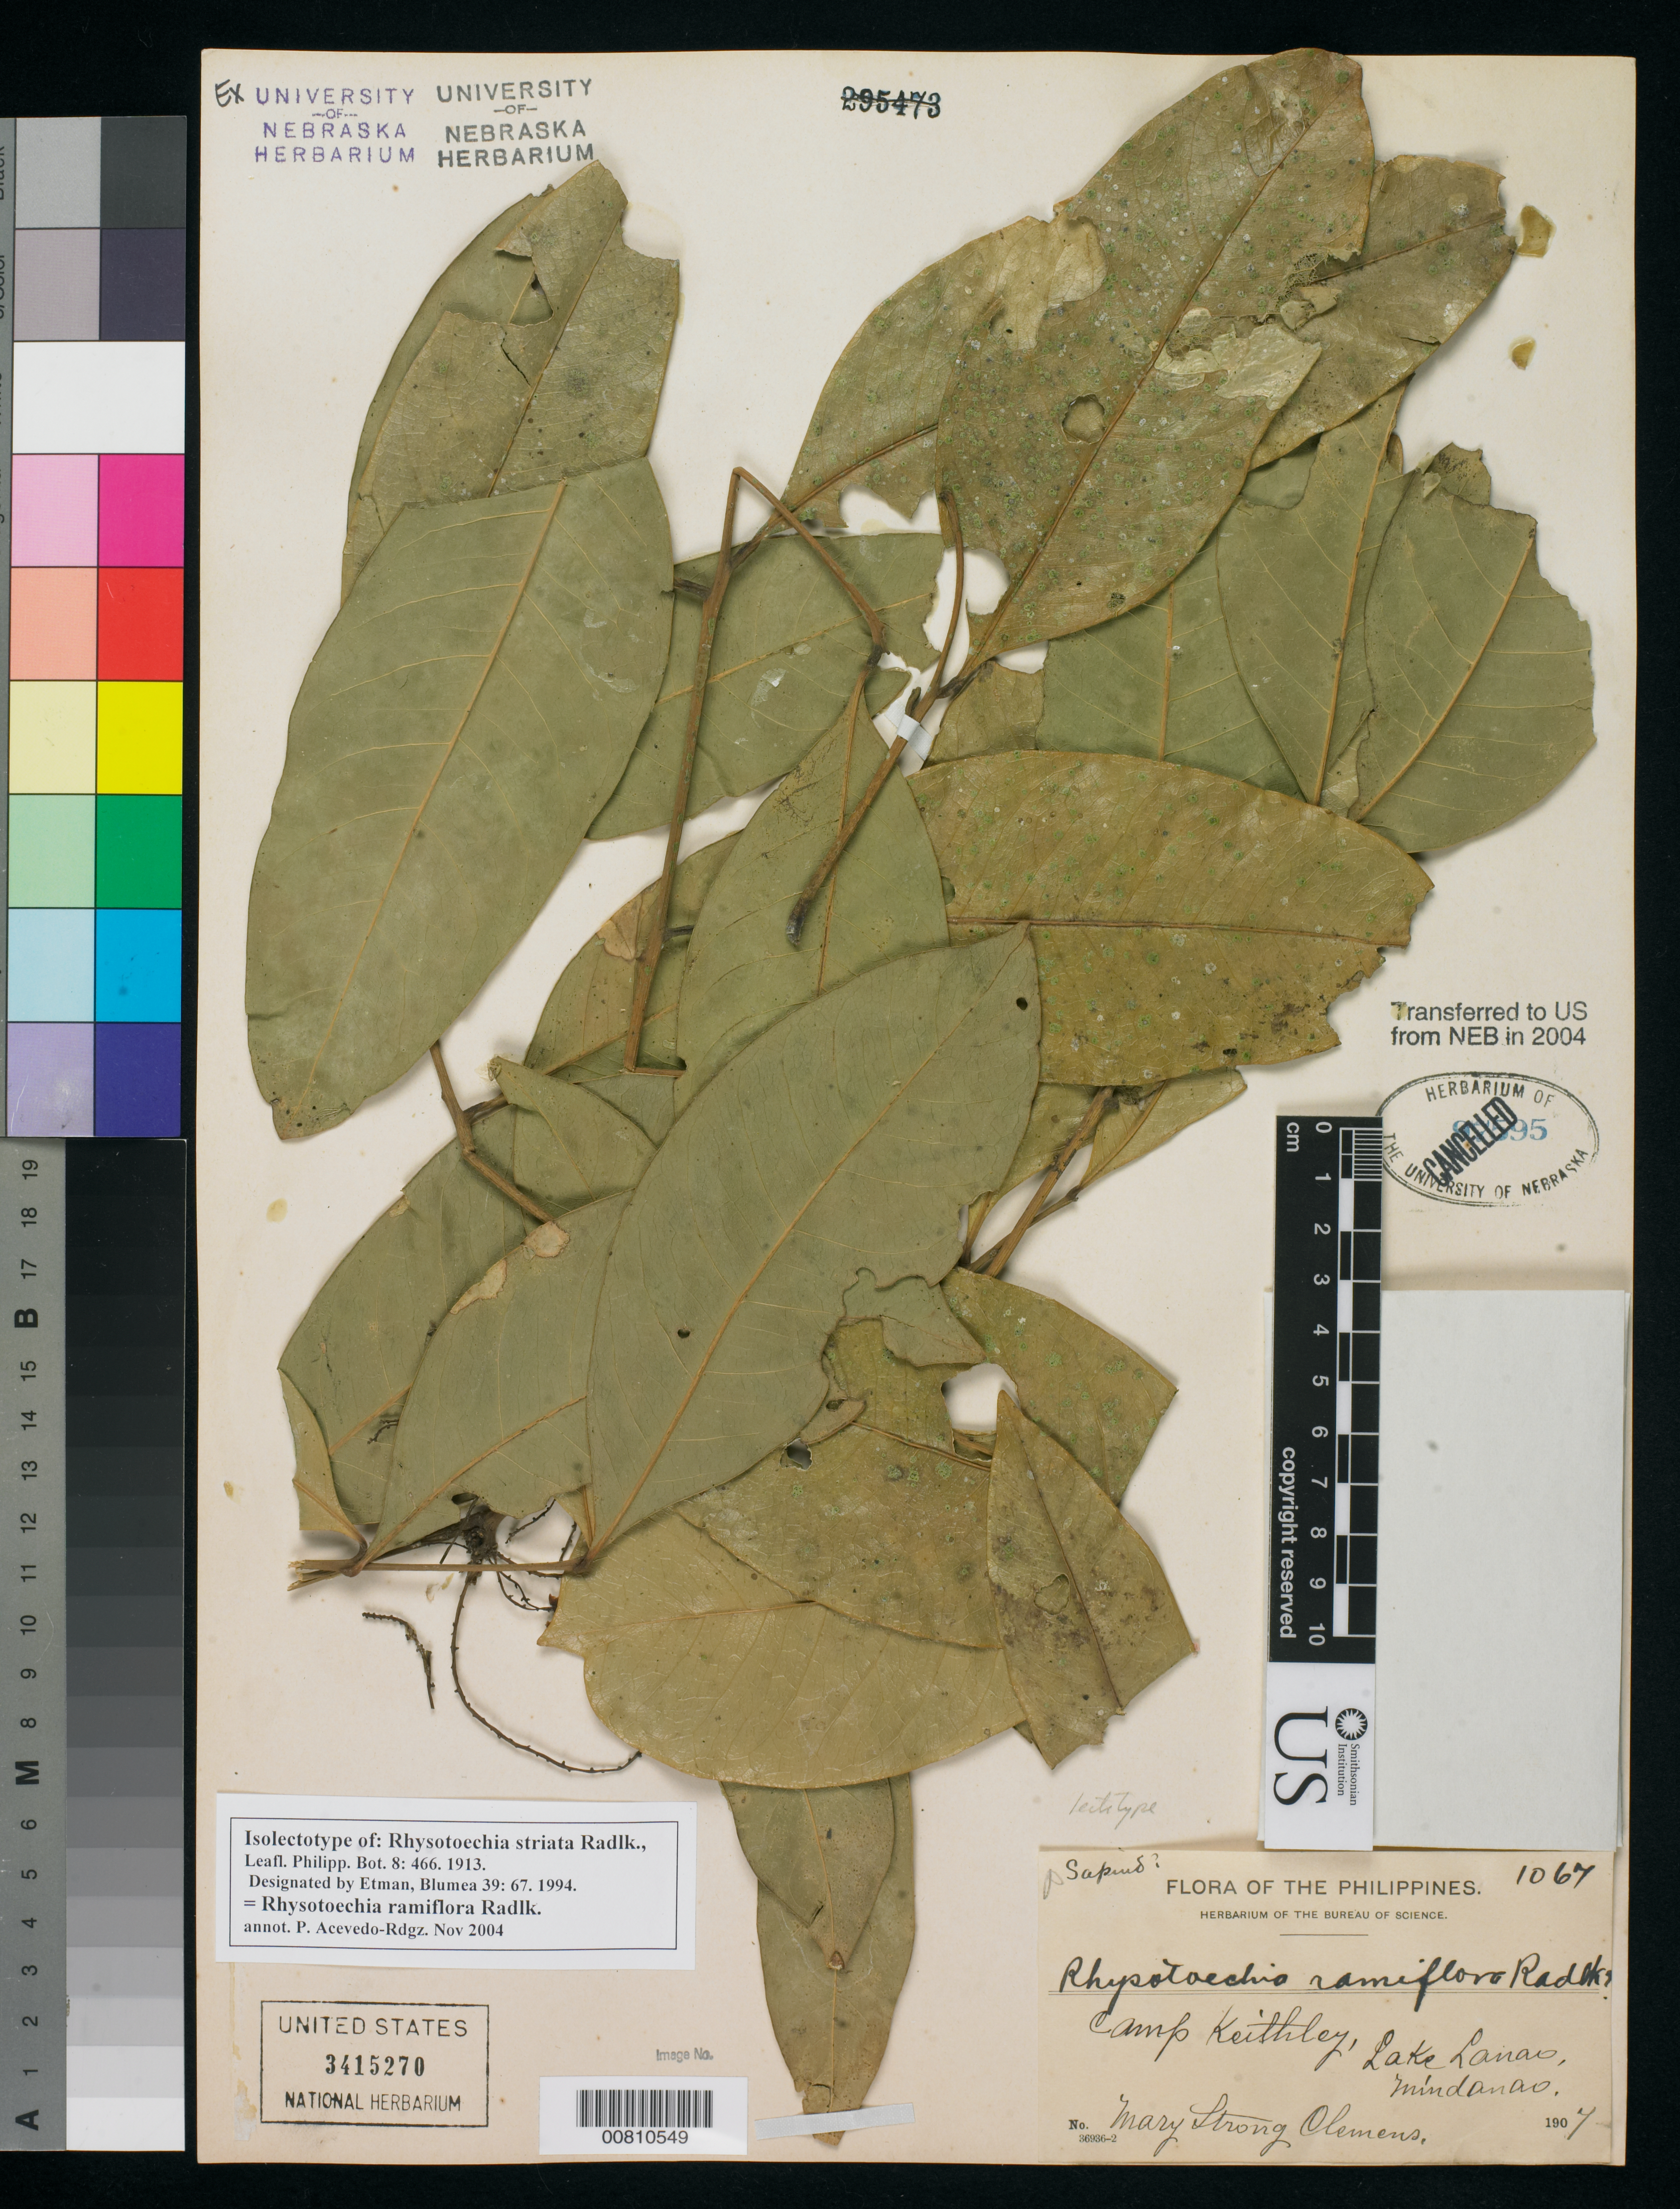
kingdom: Plantae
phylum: Tracheophyta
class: Magnoliopsida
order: Sapindales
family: Sapindaceae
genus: Rhysotoechia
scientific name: Rhysotoechia striata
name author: Radlk.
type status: Isolectotype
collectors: M. S. Clemens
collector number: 1067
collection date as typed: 1907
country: Philippines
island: Mindanao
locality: Camp Keithley, Lake Lanao, Mindanao.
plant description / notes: Ex Herb. University of Nebraska, transferred to US from NEB in 2004.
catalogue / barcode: US 3415270